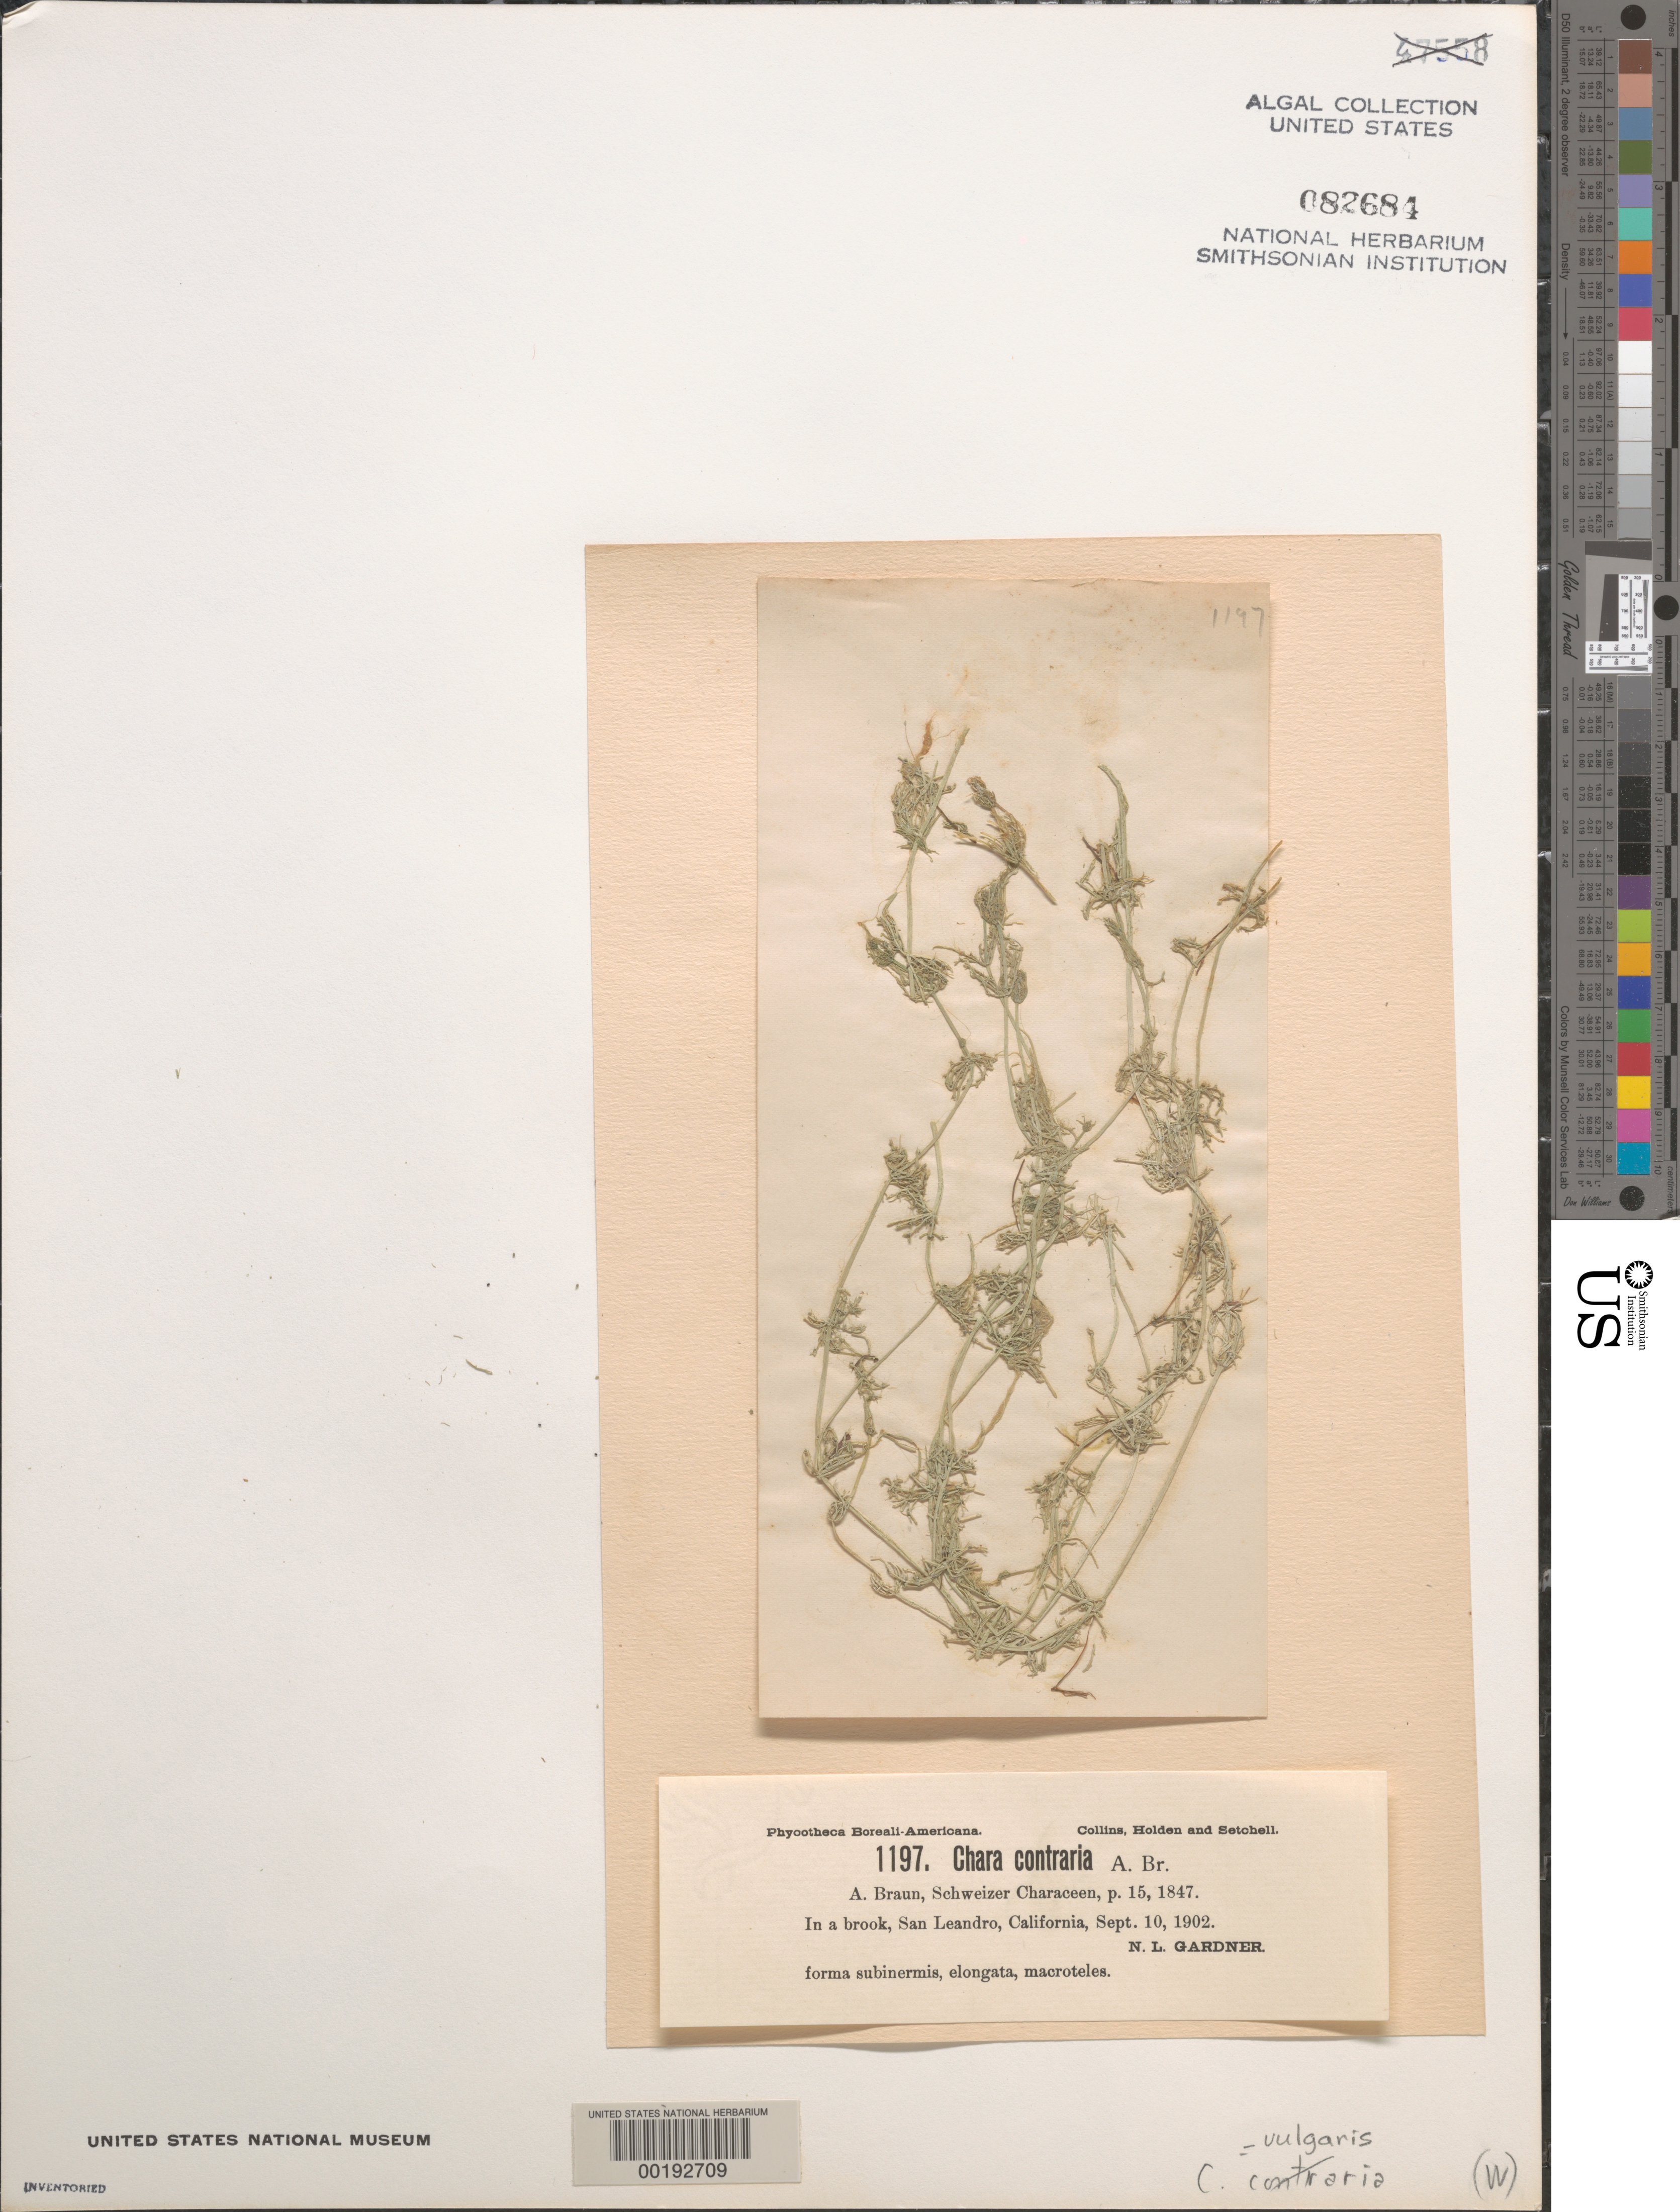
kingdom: Plantae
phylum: Charophyta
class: Charophyceae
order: Charales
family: Characeae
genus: Chara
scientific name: Chara vulgaris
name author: L.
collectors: N. Gardner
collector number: PB-A 1197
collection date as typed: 10 Sep 1902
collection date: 1902-09-10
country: United States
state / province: California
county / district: Alameda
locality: San Leandro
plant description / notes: Collins, Holden & Setchell, Phycotheca Boreali-Americana, as Chara contraria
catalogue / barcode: US 82684